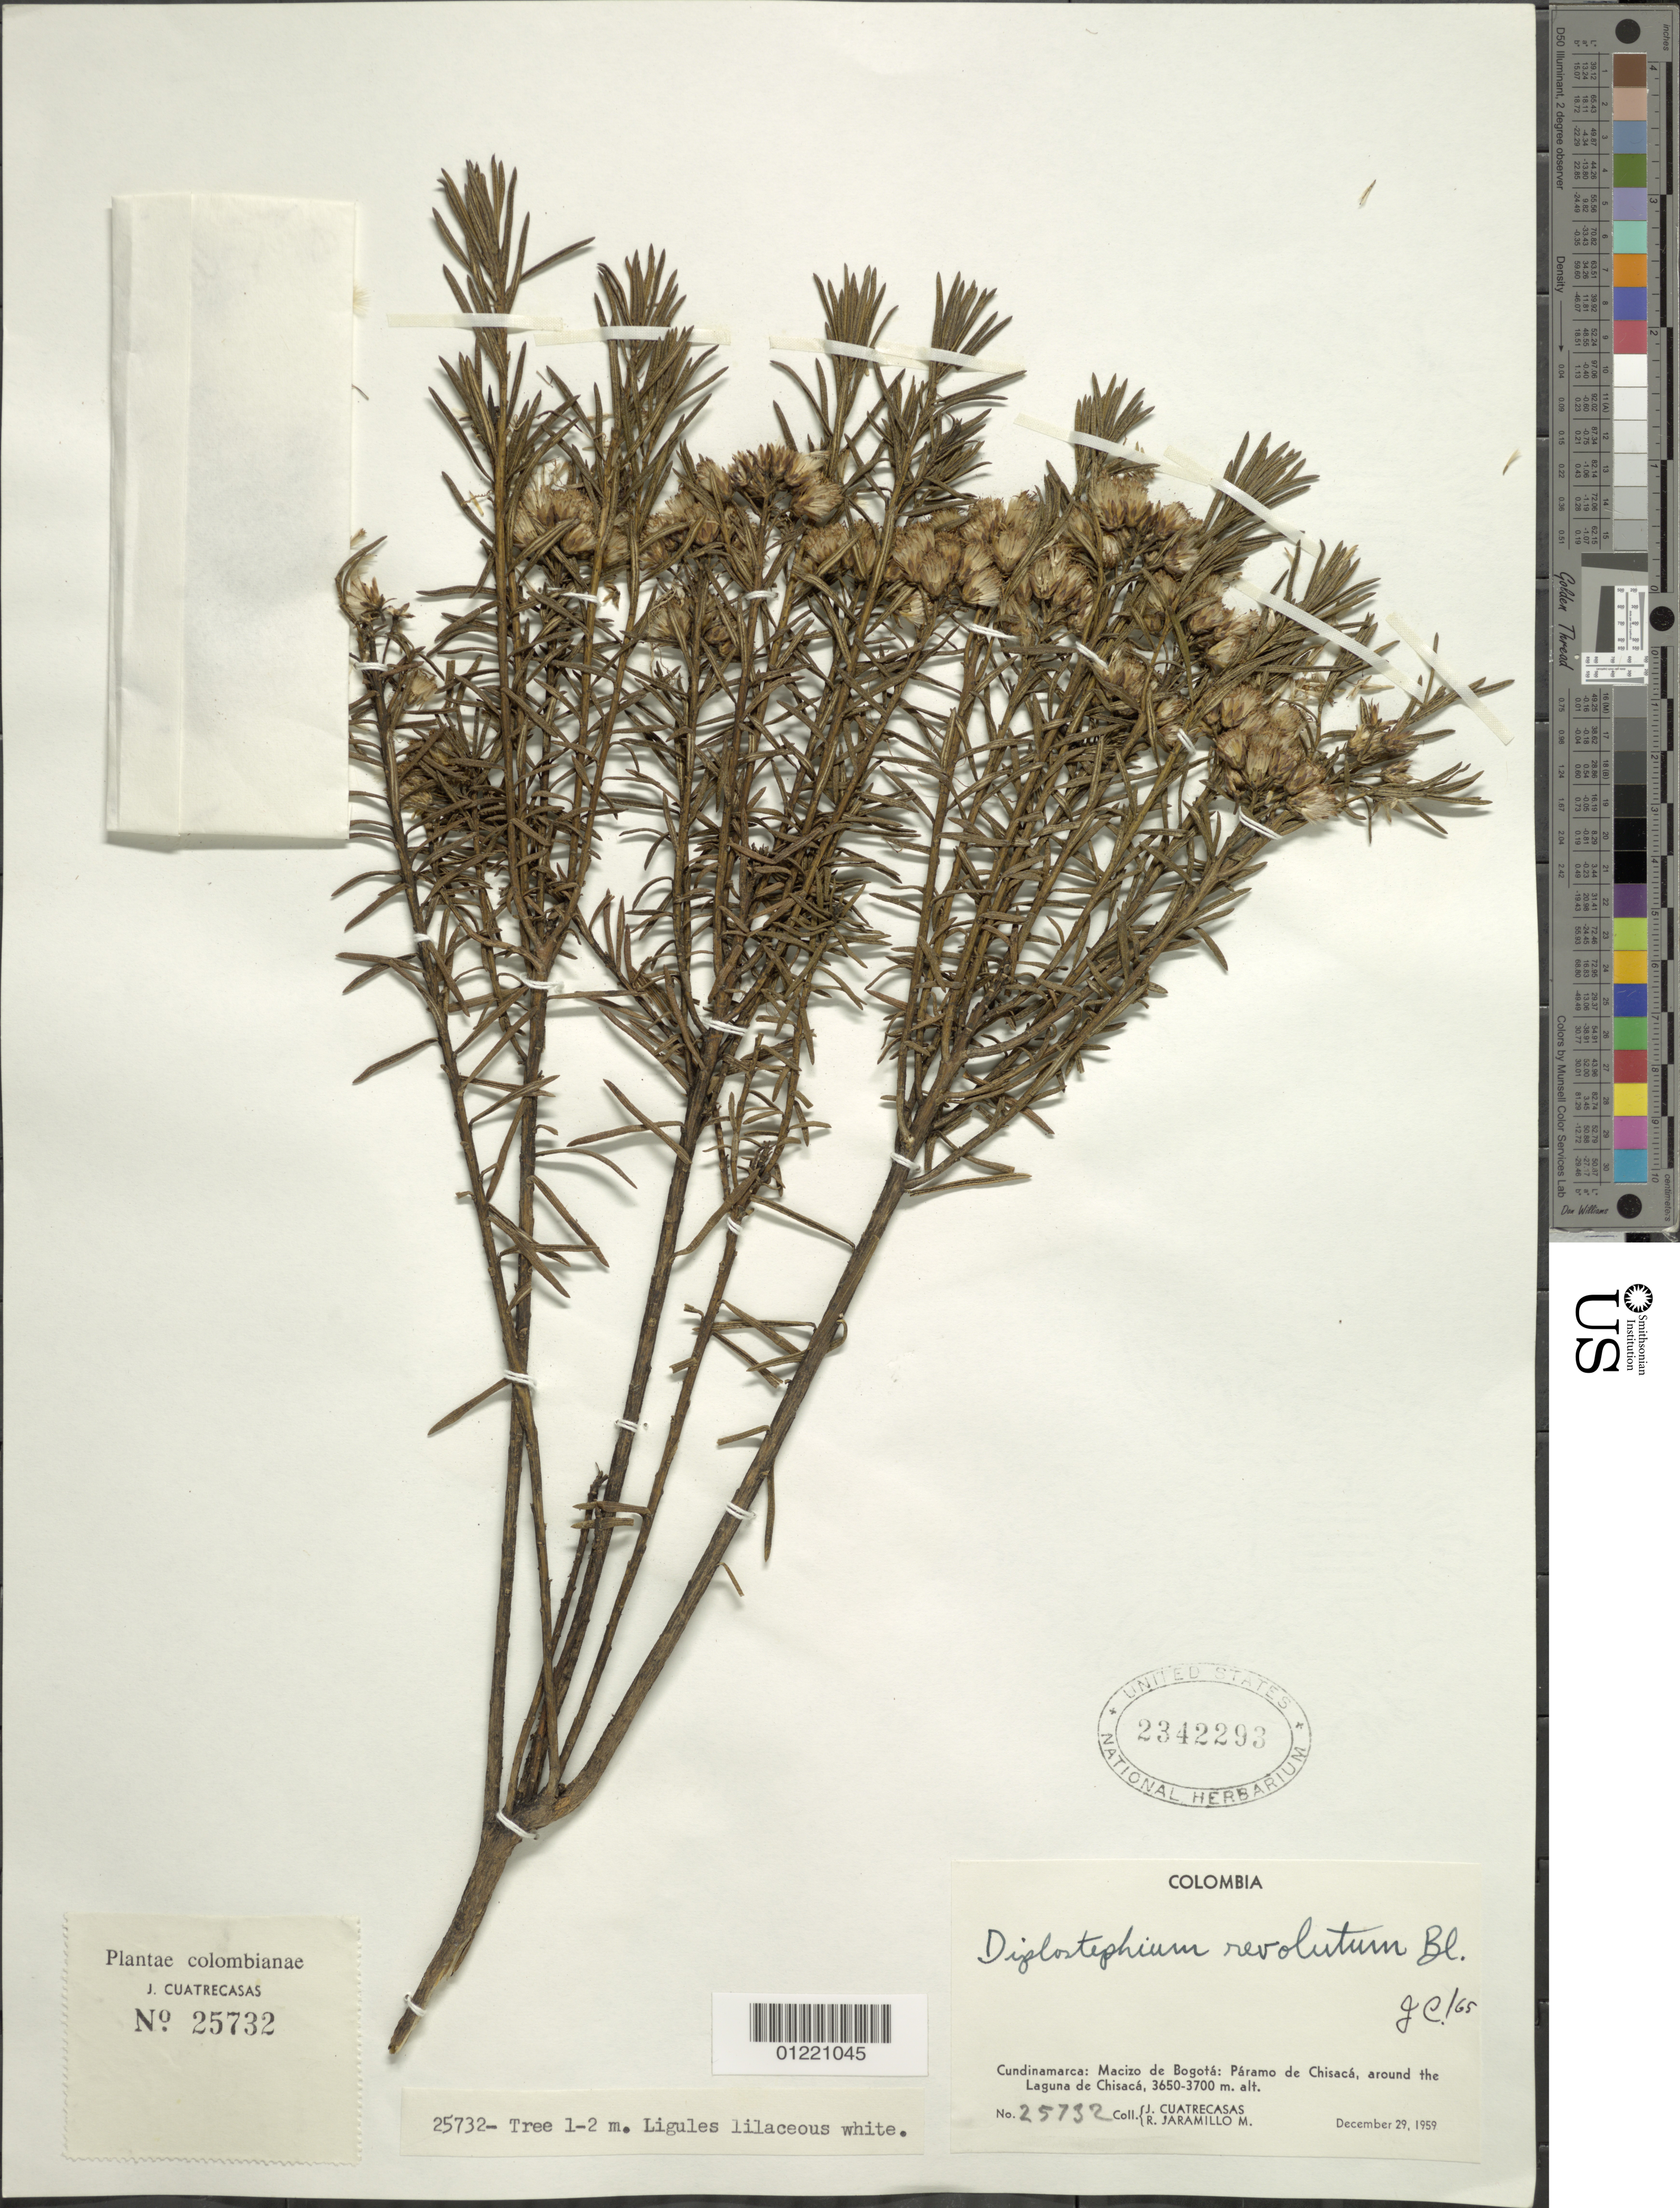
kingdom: Plantae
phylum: Tracheophyta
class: Magnoliopsida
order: Asterales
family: Asteraceae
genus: Diplostephium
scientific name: Diplostephium revolutum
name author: S.F. Blake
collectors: J. Cuatrecasas & R. Jaramillo M.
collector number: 25732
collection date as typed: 29 Dec 1959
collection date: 1959-12-29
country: Colombia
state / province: Cundinamarca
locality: Macizo de Bogotá, Páramo de Chisacá, around Laguna de Chisacá.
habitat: paramo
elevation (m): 3650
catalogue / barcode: US 2342293